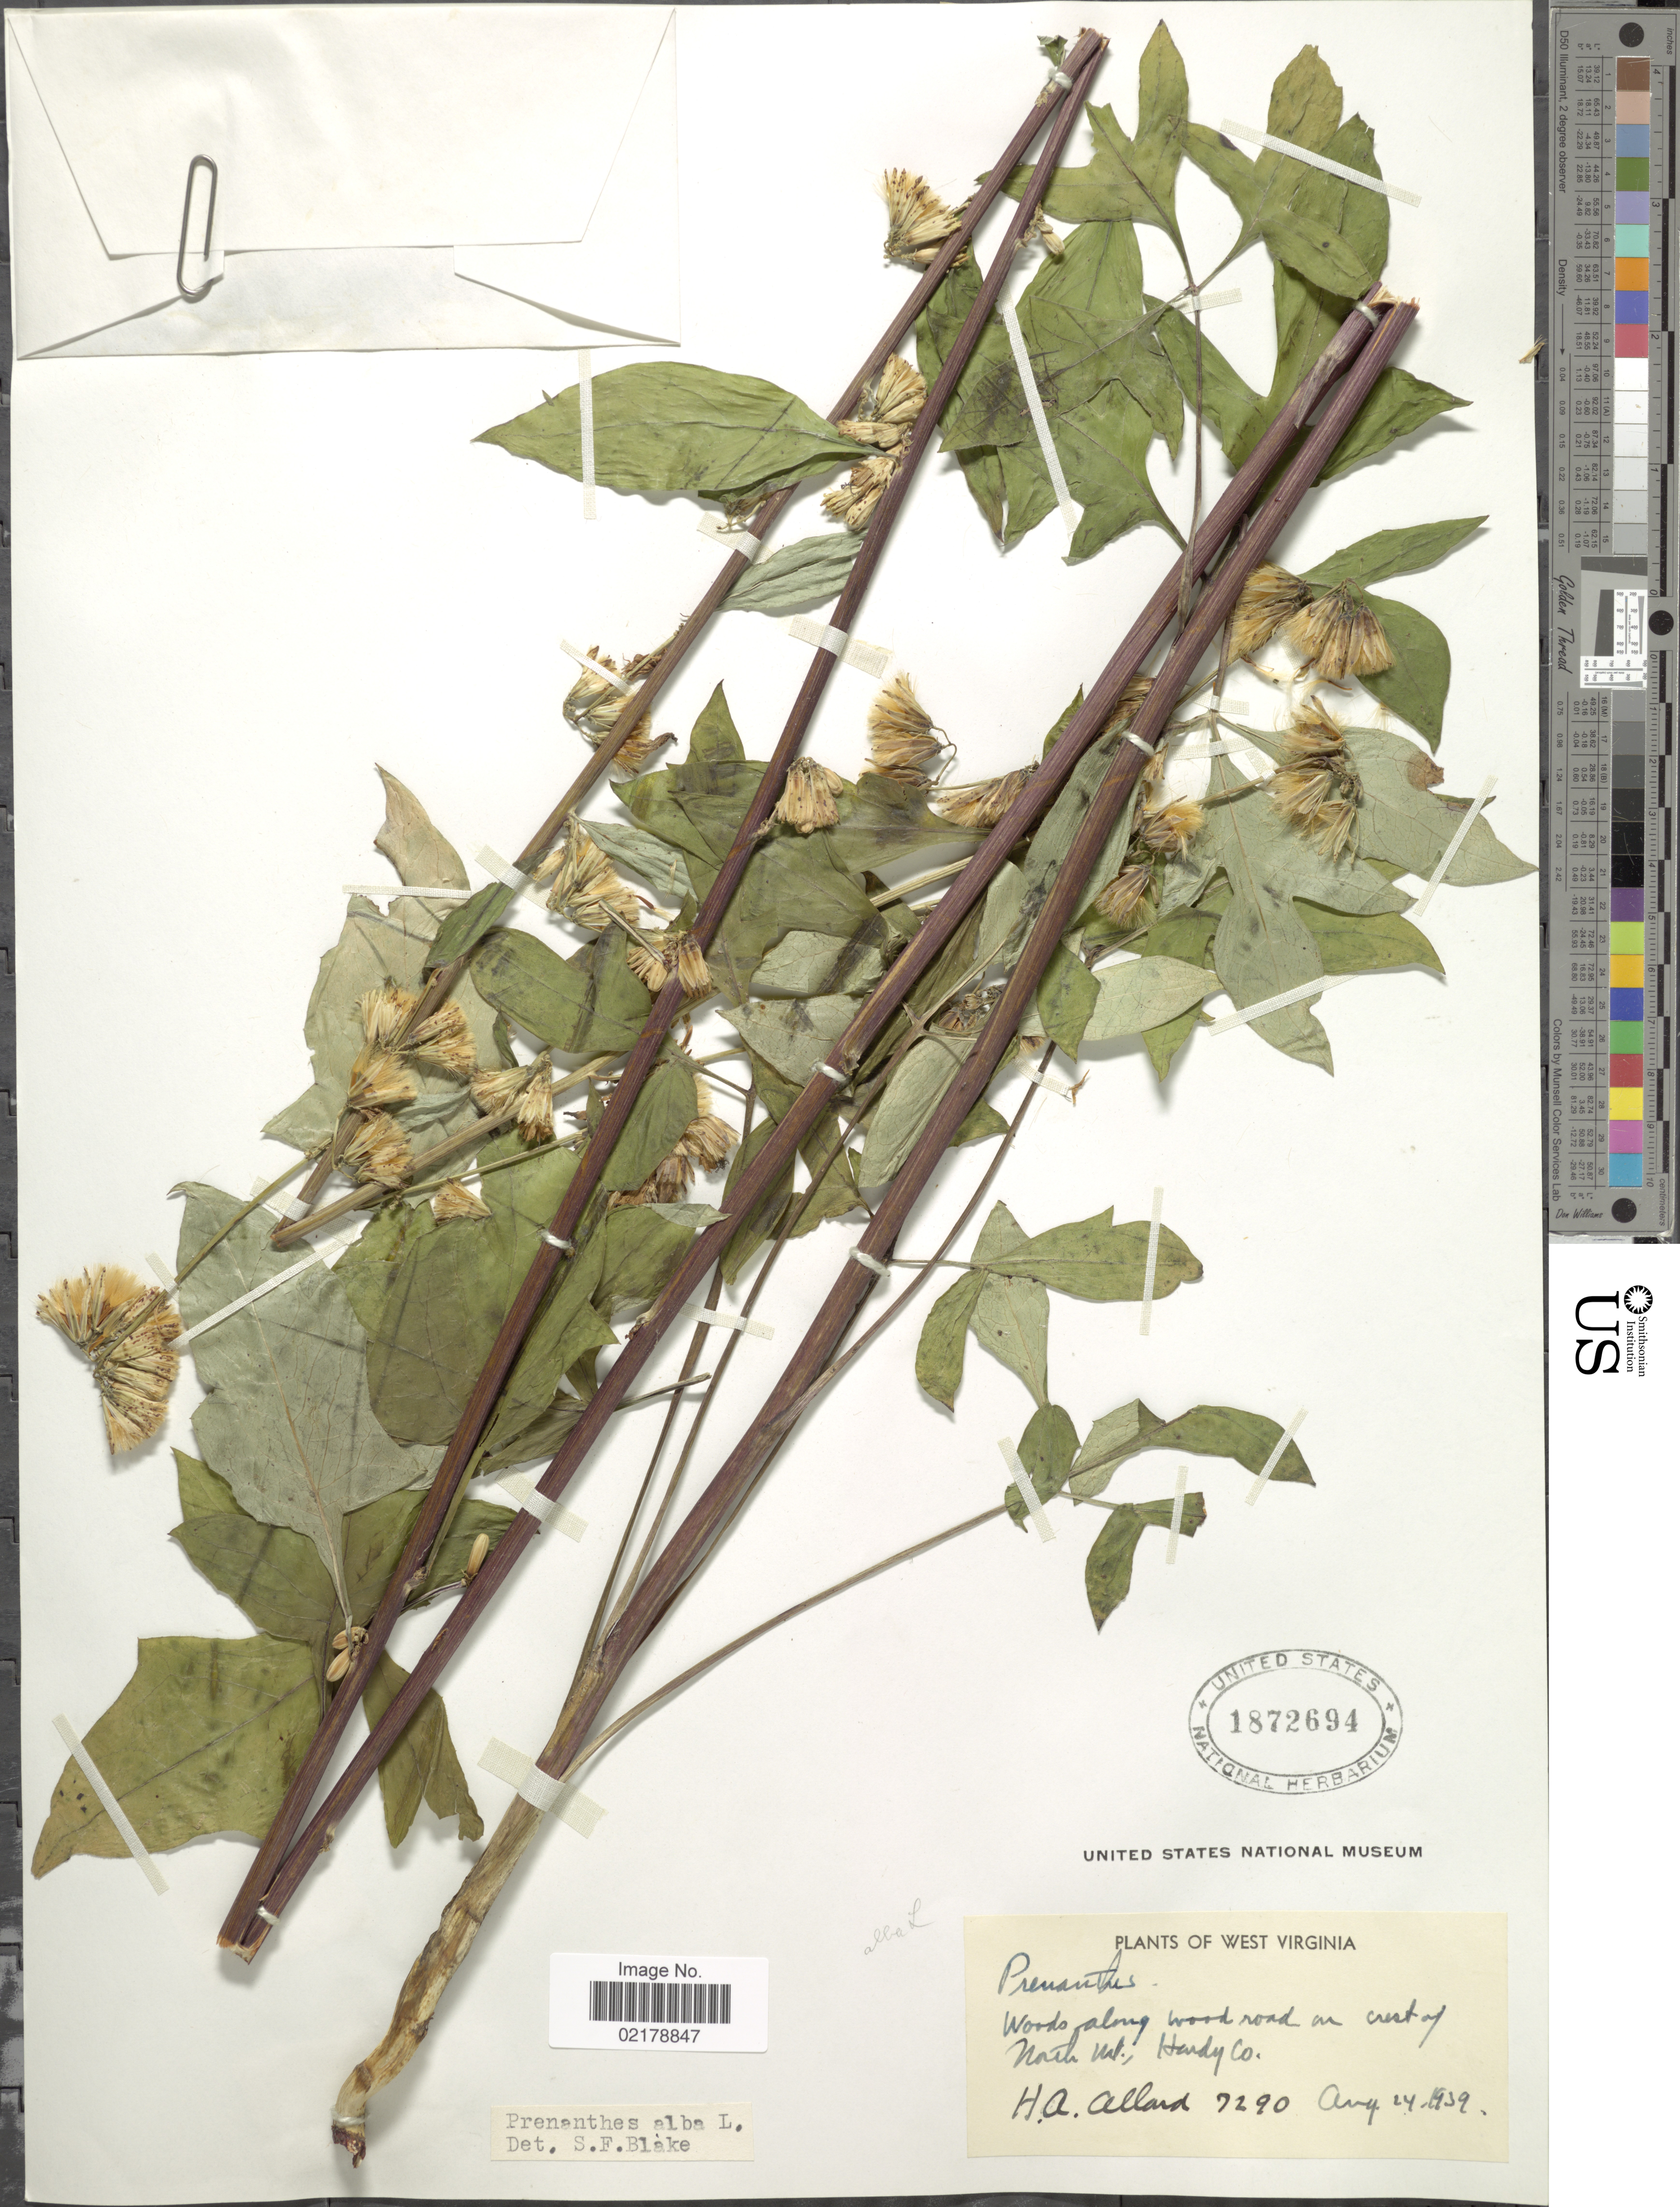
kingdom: Plantae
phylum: Tracheophyta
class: Magnoliopsida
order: Asterales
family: Asteraceae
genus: Nabalus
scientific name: Nabalus albus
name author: (L.) Hook.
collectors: H. A. Allard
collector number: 7290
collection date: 1939-08-24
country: United States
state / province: West Virginia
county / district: Hardy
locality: Woods along wood road on crest of North Mt., Hardy Co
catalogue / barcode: US 1872694